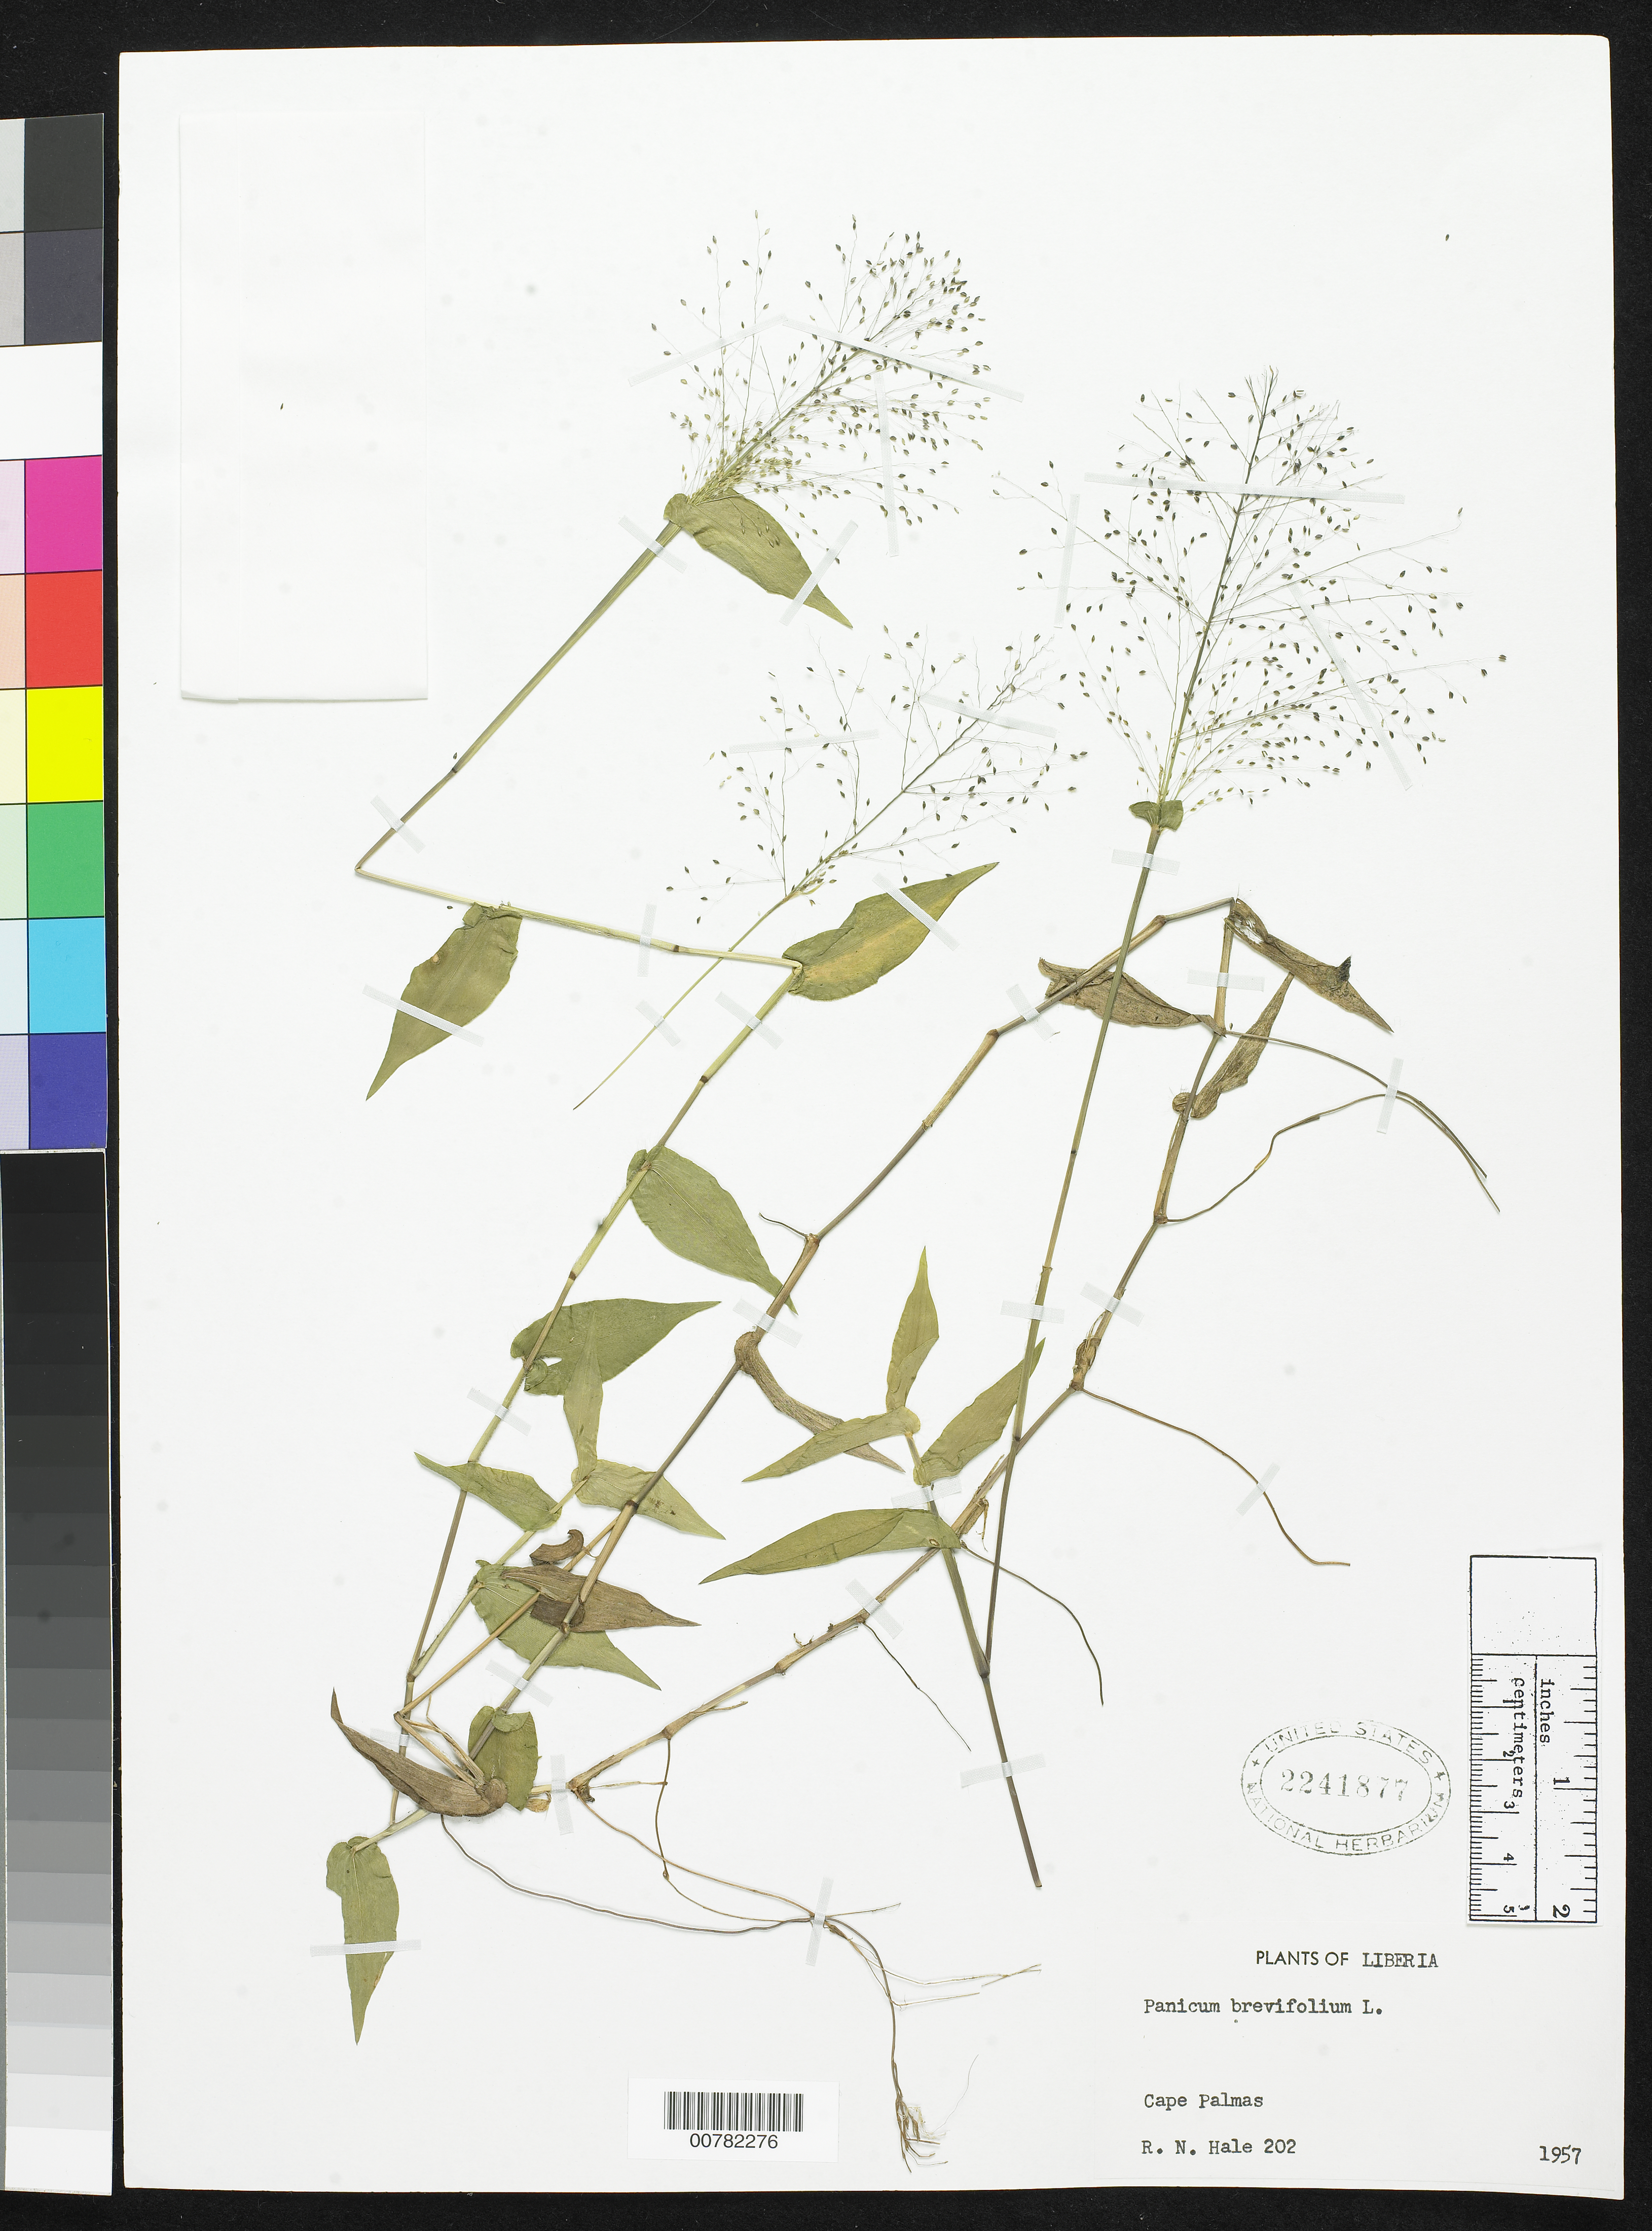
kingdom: Plantae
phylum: Tracheophyta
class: Liliopsida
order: Poales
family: Poaceae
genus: Panicum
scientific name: Panicum brevifolium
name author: L.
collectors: R. N. Hale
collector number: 202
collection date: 1957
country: Liberia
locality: Cape Palmas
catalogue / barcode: US 2241877